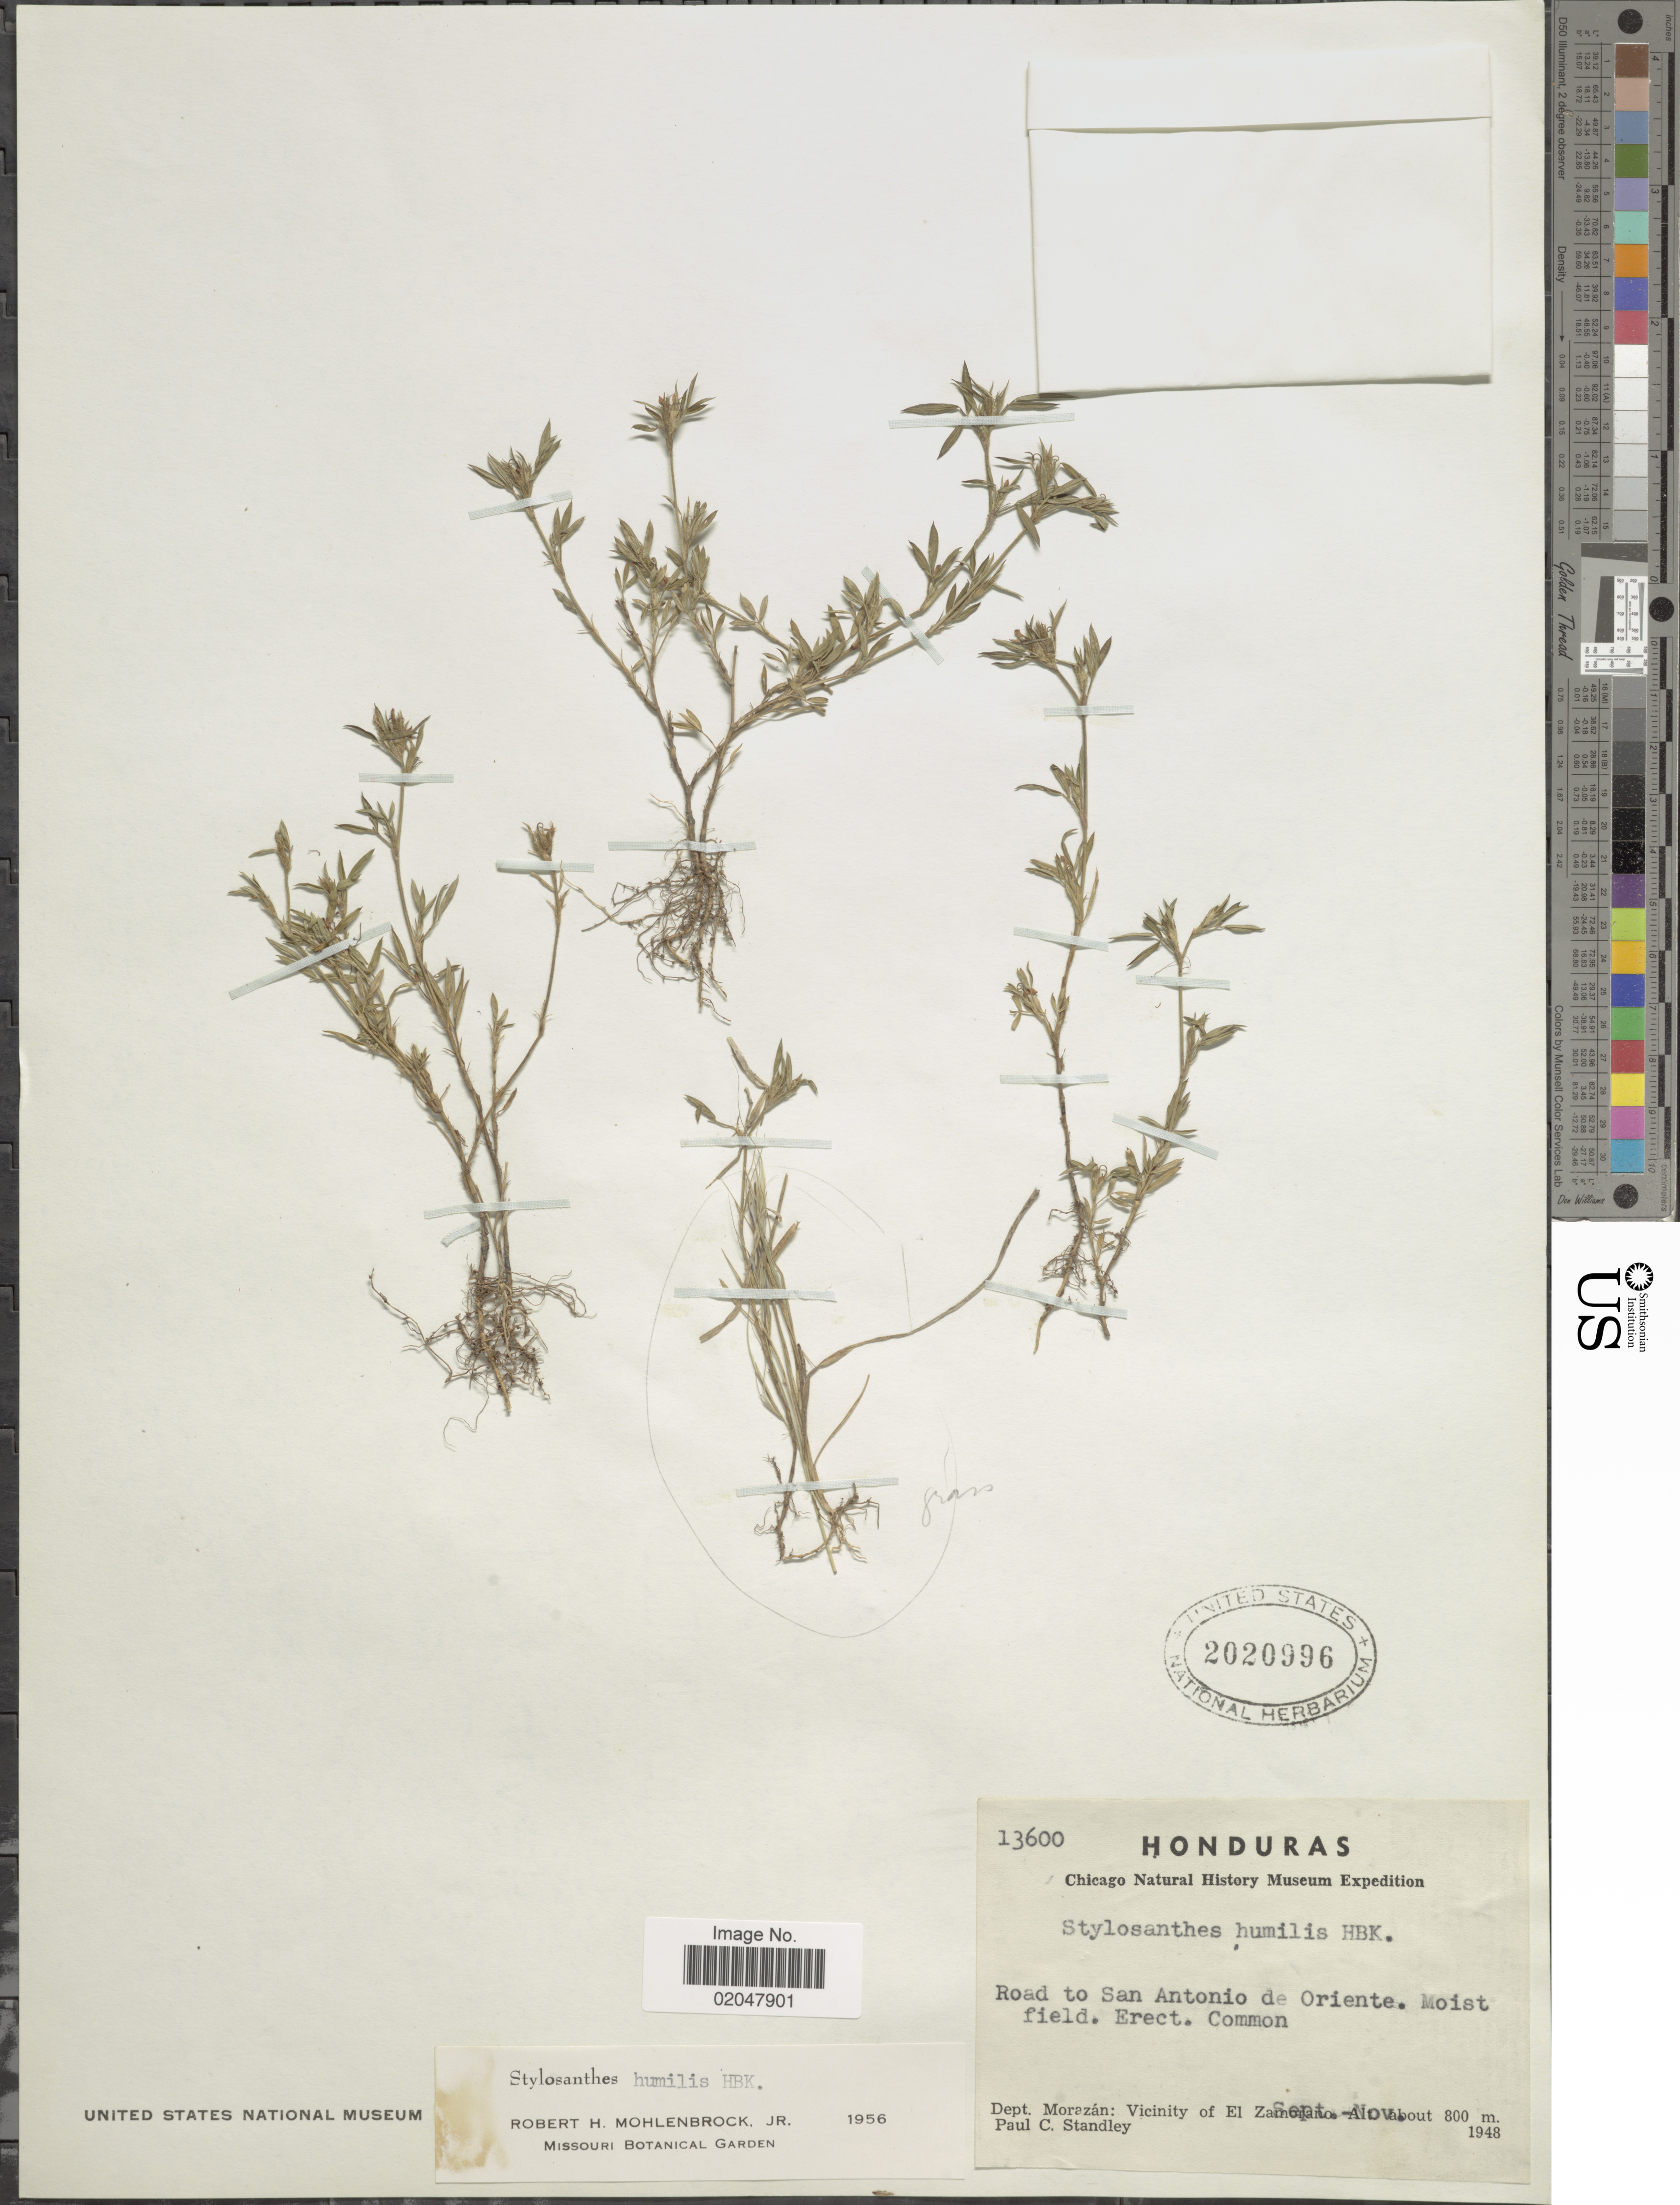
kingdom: Plantae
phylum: Tracheophyta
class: Magnoliopsida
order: Fabales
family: Fabaceae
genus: Stylosanthes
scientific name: Stylosanthes humilis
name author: Kunth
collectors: P. C. Standley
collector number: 13600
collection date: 1948-09/1948-11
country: Honduras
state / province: Fco. Morazán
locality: Vicinity of El Zamonano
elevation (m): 800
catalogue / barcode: US 2020996